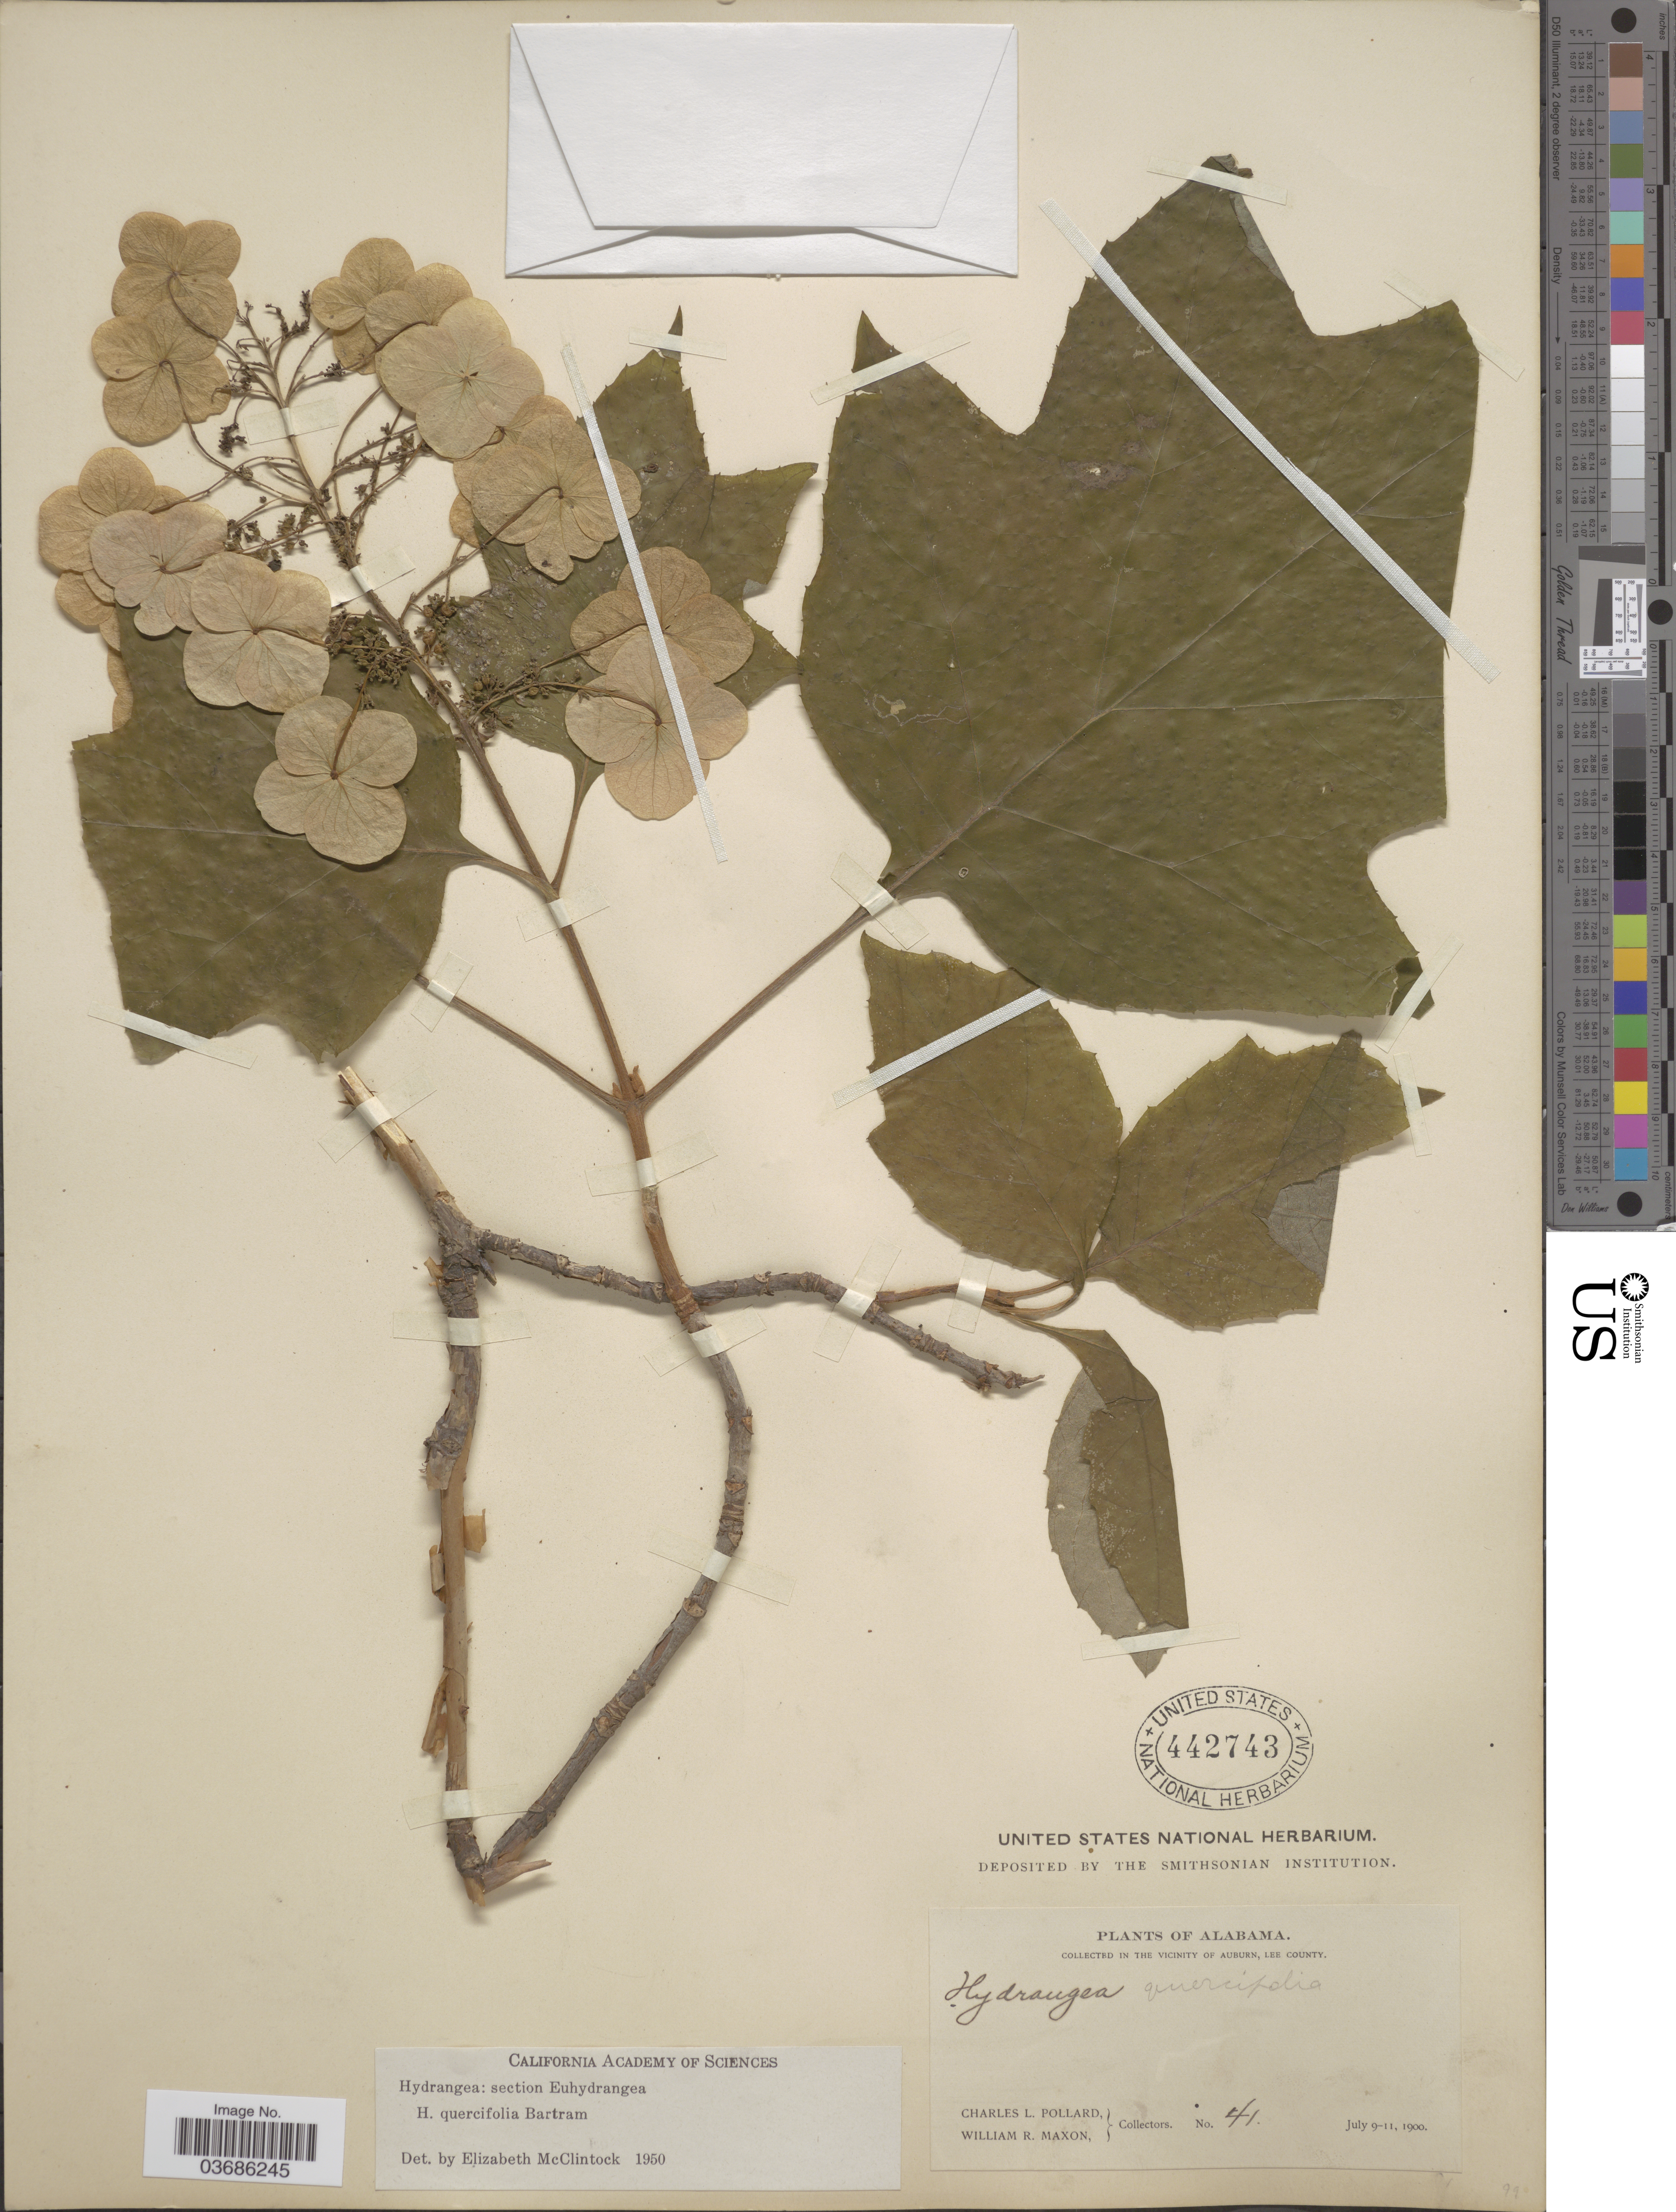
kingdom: Plantae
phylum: Tracheophyta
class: Magnoliopsida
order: Cornales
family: Hydrangeaceae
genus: Hydrangea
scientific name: Hydrangea quercifolia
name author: W. Bartram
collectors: C. L. Pollard & W. R. Maxon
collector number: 41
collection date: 1900-07-09/1900-07-11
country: United States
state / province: Alabama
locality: In the Vicinity of Auburn, Lee County.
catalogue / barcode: US 442743